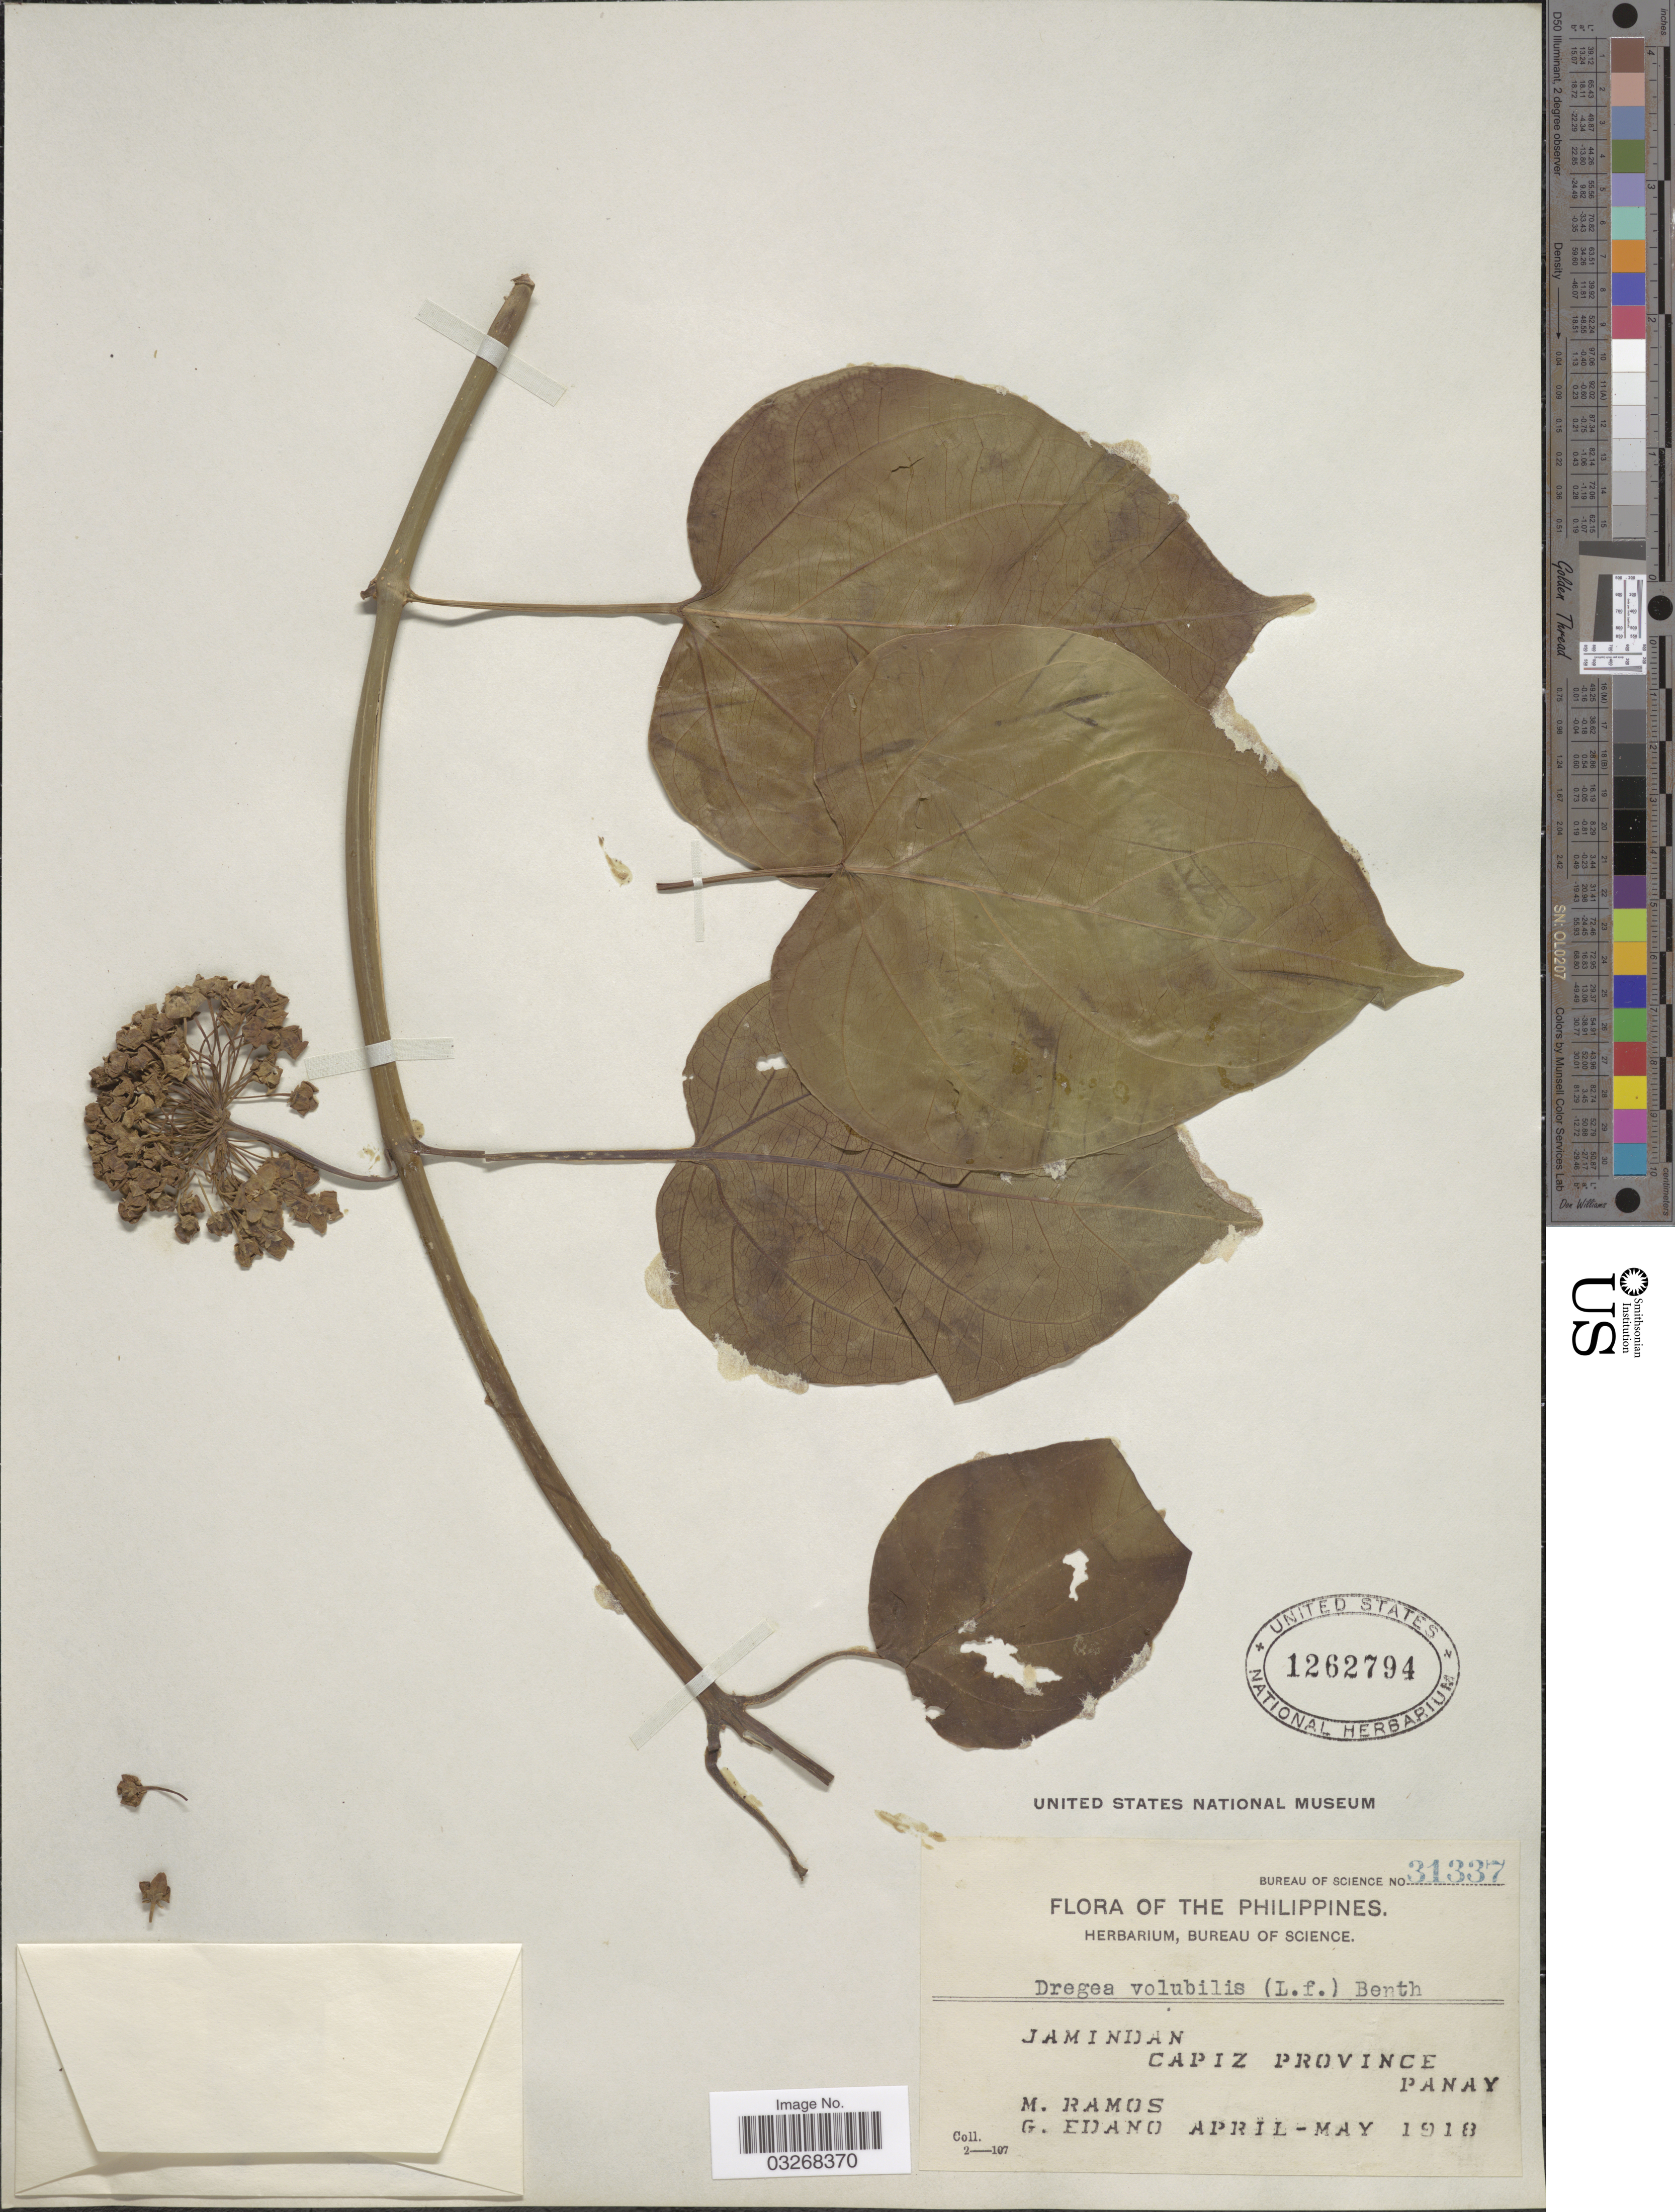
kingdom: Plantae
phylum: Tracheophyta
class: Magnoliopsida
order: Gentianales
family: Apocynaceae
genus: Dregea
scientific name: Dregea volubilis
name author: (L. f.) Benth. ex Hook. f.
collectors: M. Ramos & G. Edaño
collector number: Bureau of Science 31337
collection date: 1918-04/1918-05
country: Philippines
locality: Jamindan. Capiz Province. Panay.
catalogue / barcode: US 1262794